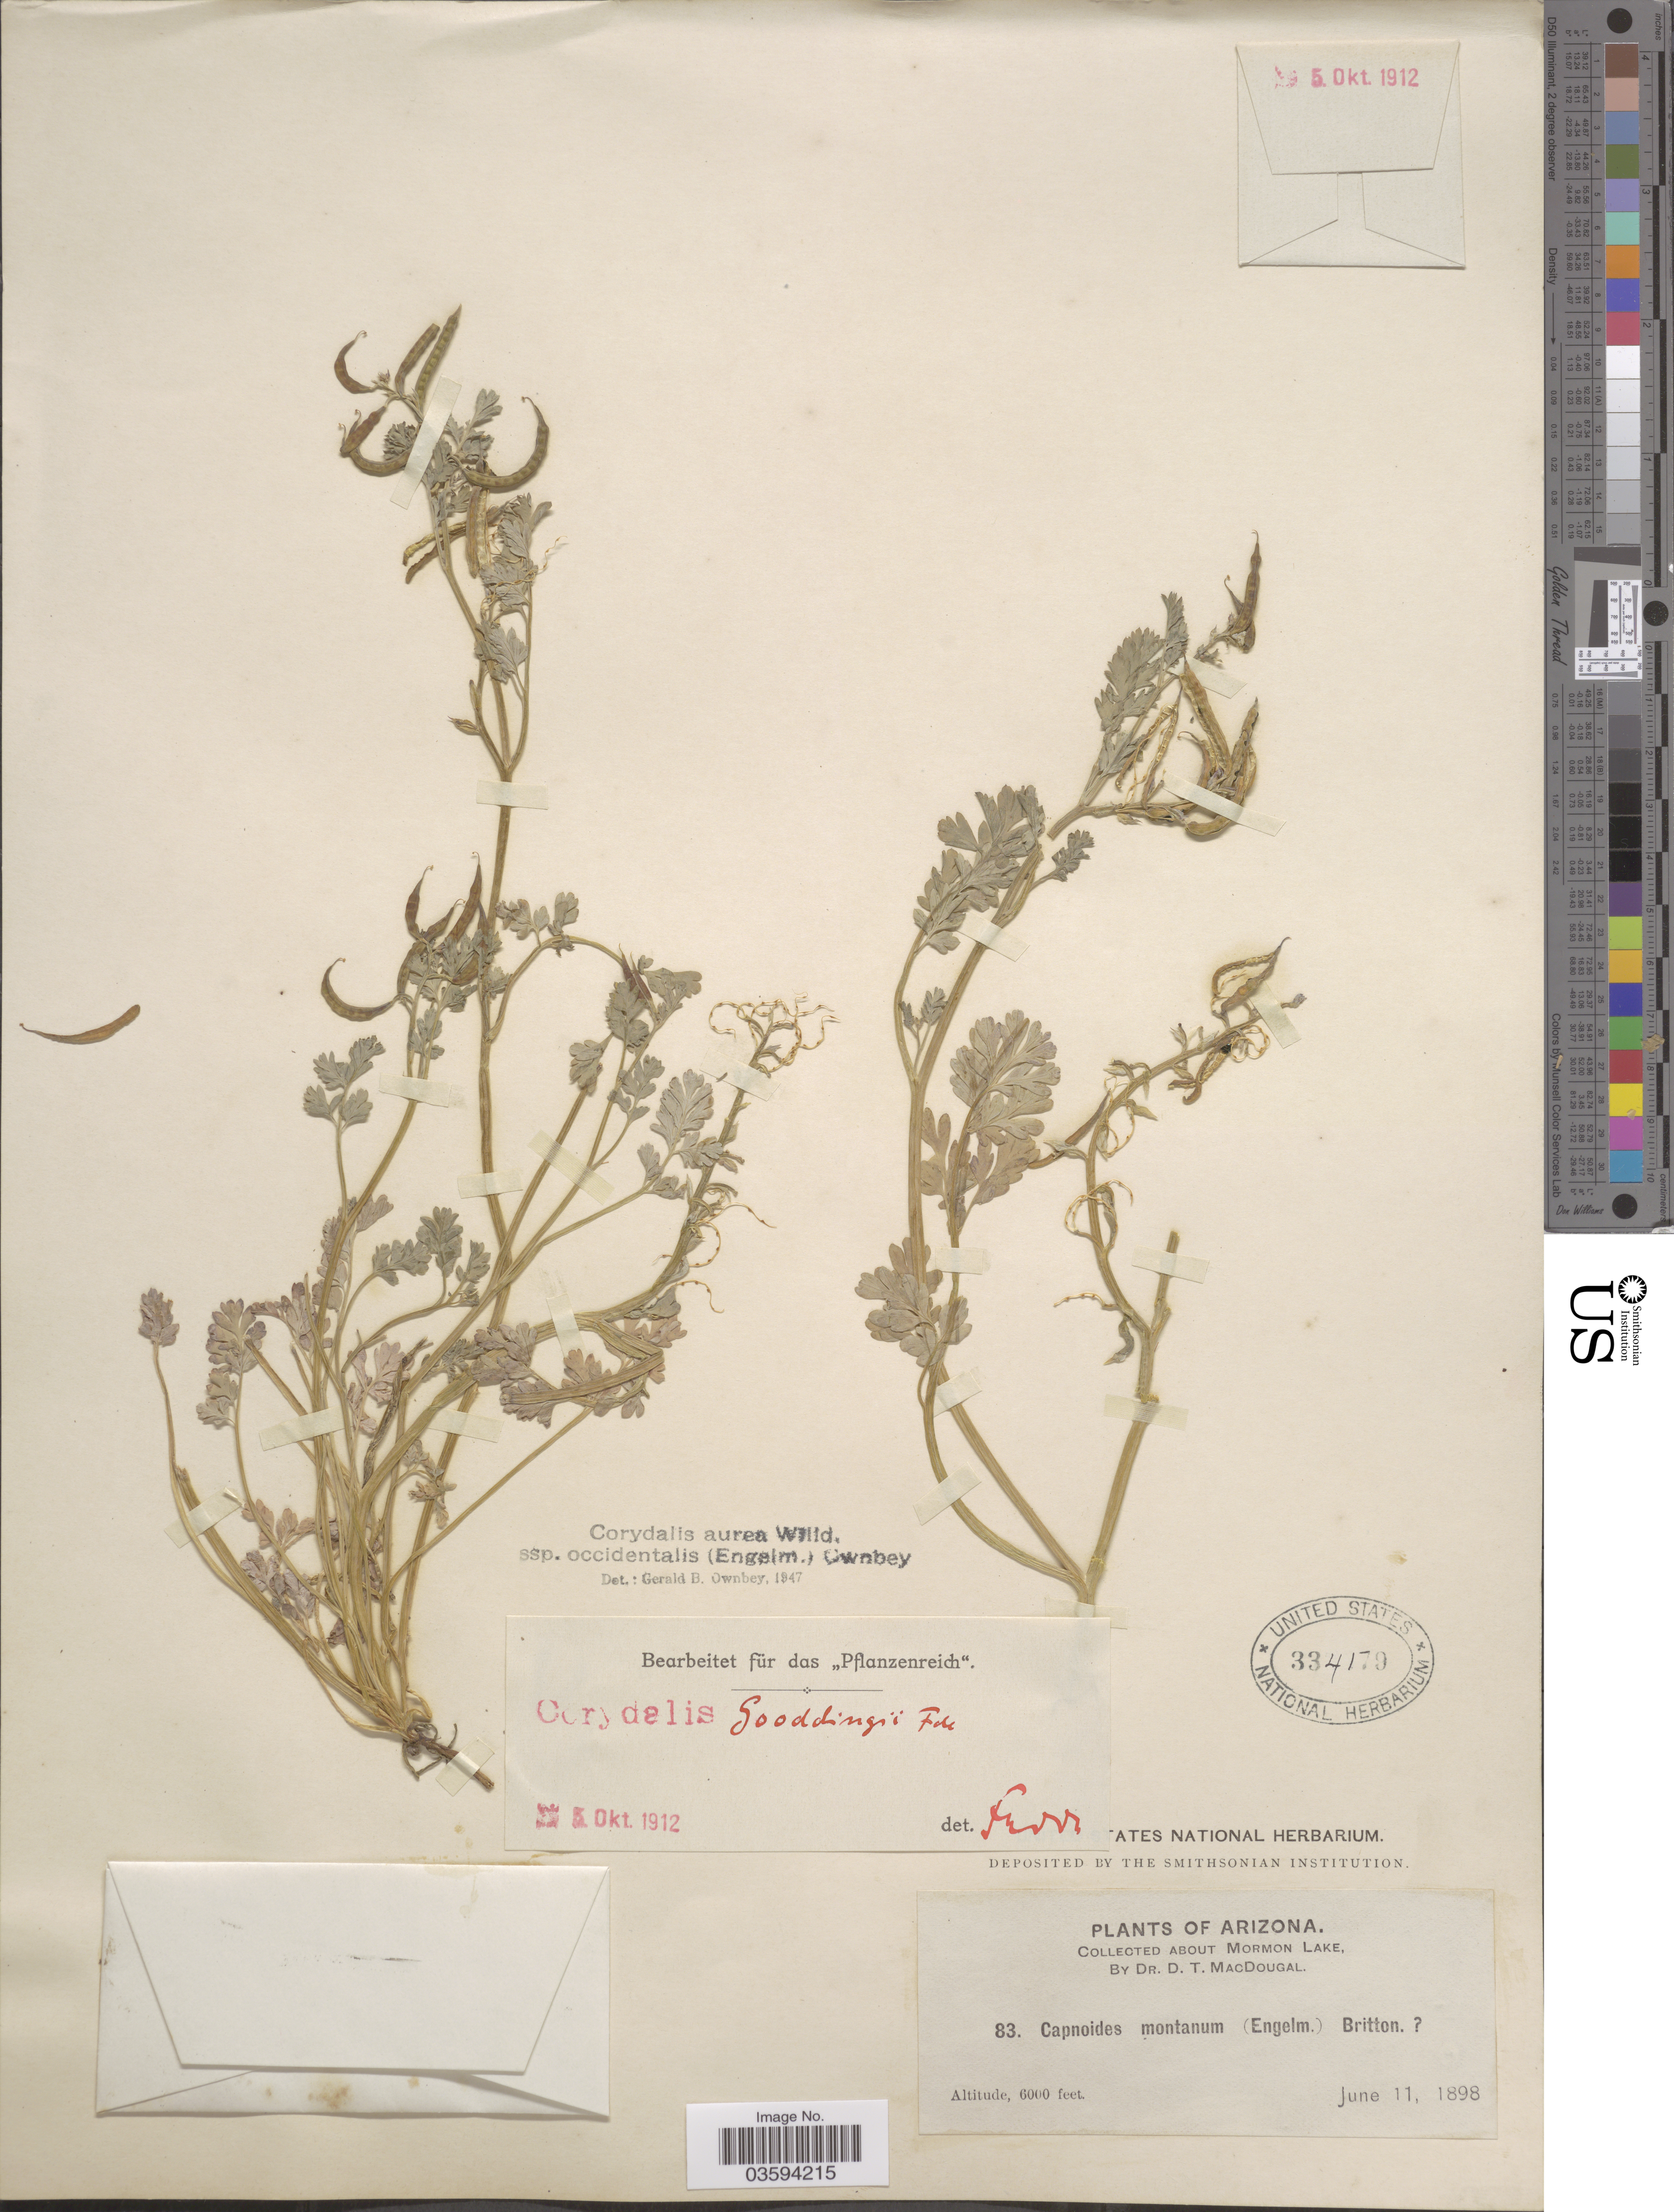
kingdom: Plantae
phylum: Tracheophyta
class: Magnoliopsida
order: Ranunculales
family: Papaveraceae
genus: Corydalis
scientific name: Corydalis aurea subsp. occidentalis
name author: Willd.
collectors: D. T. MacDougal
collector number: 83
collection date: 1898-06-11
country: United States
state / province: Arizona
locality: About Mormon Lake.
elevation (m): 1829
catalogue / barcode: US 334179